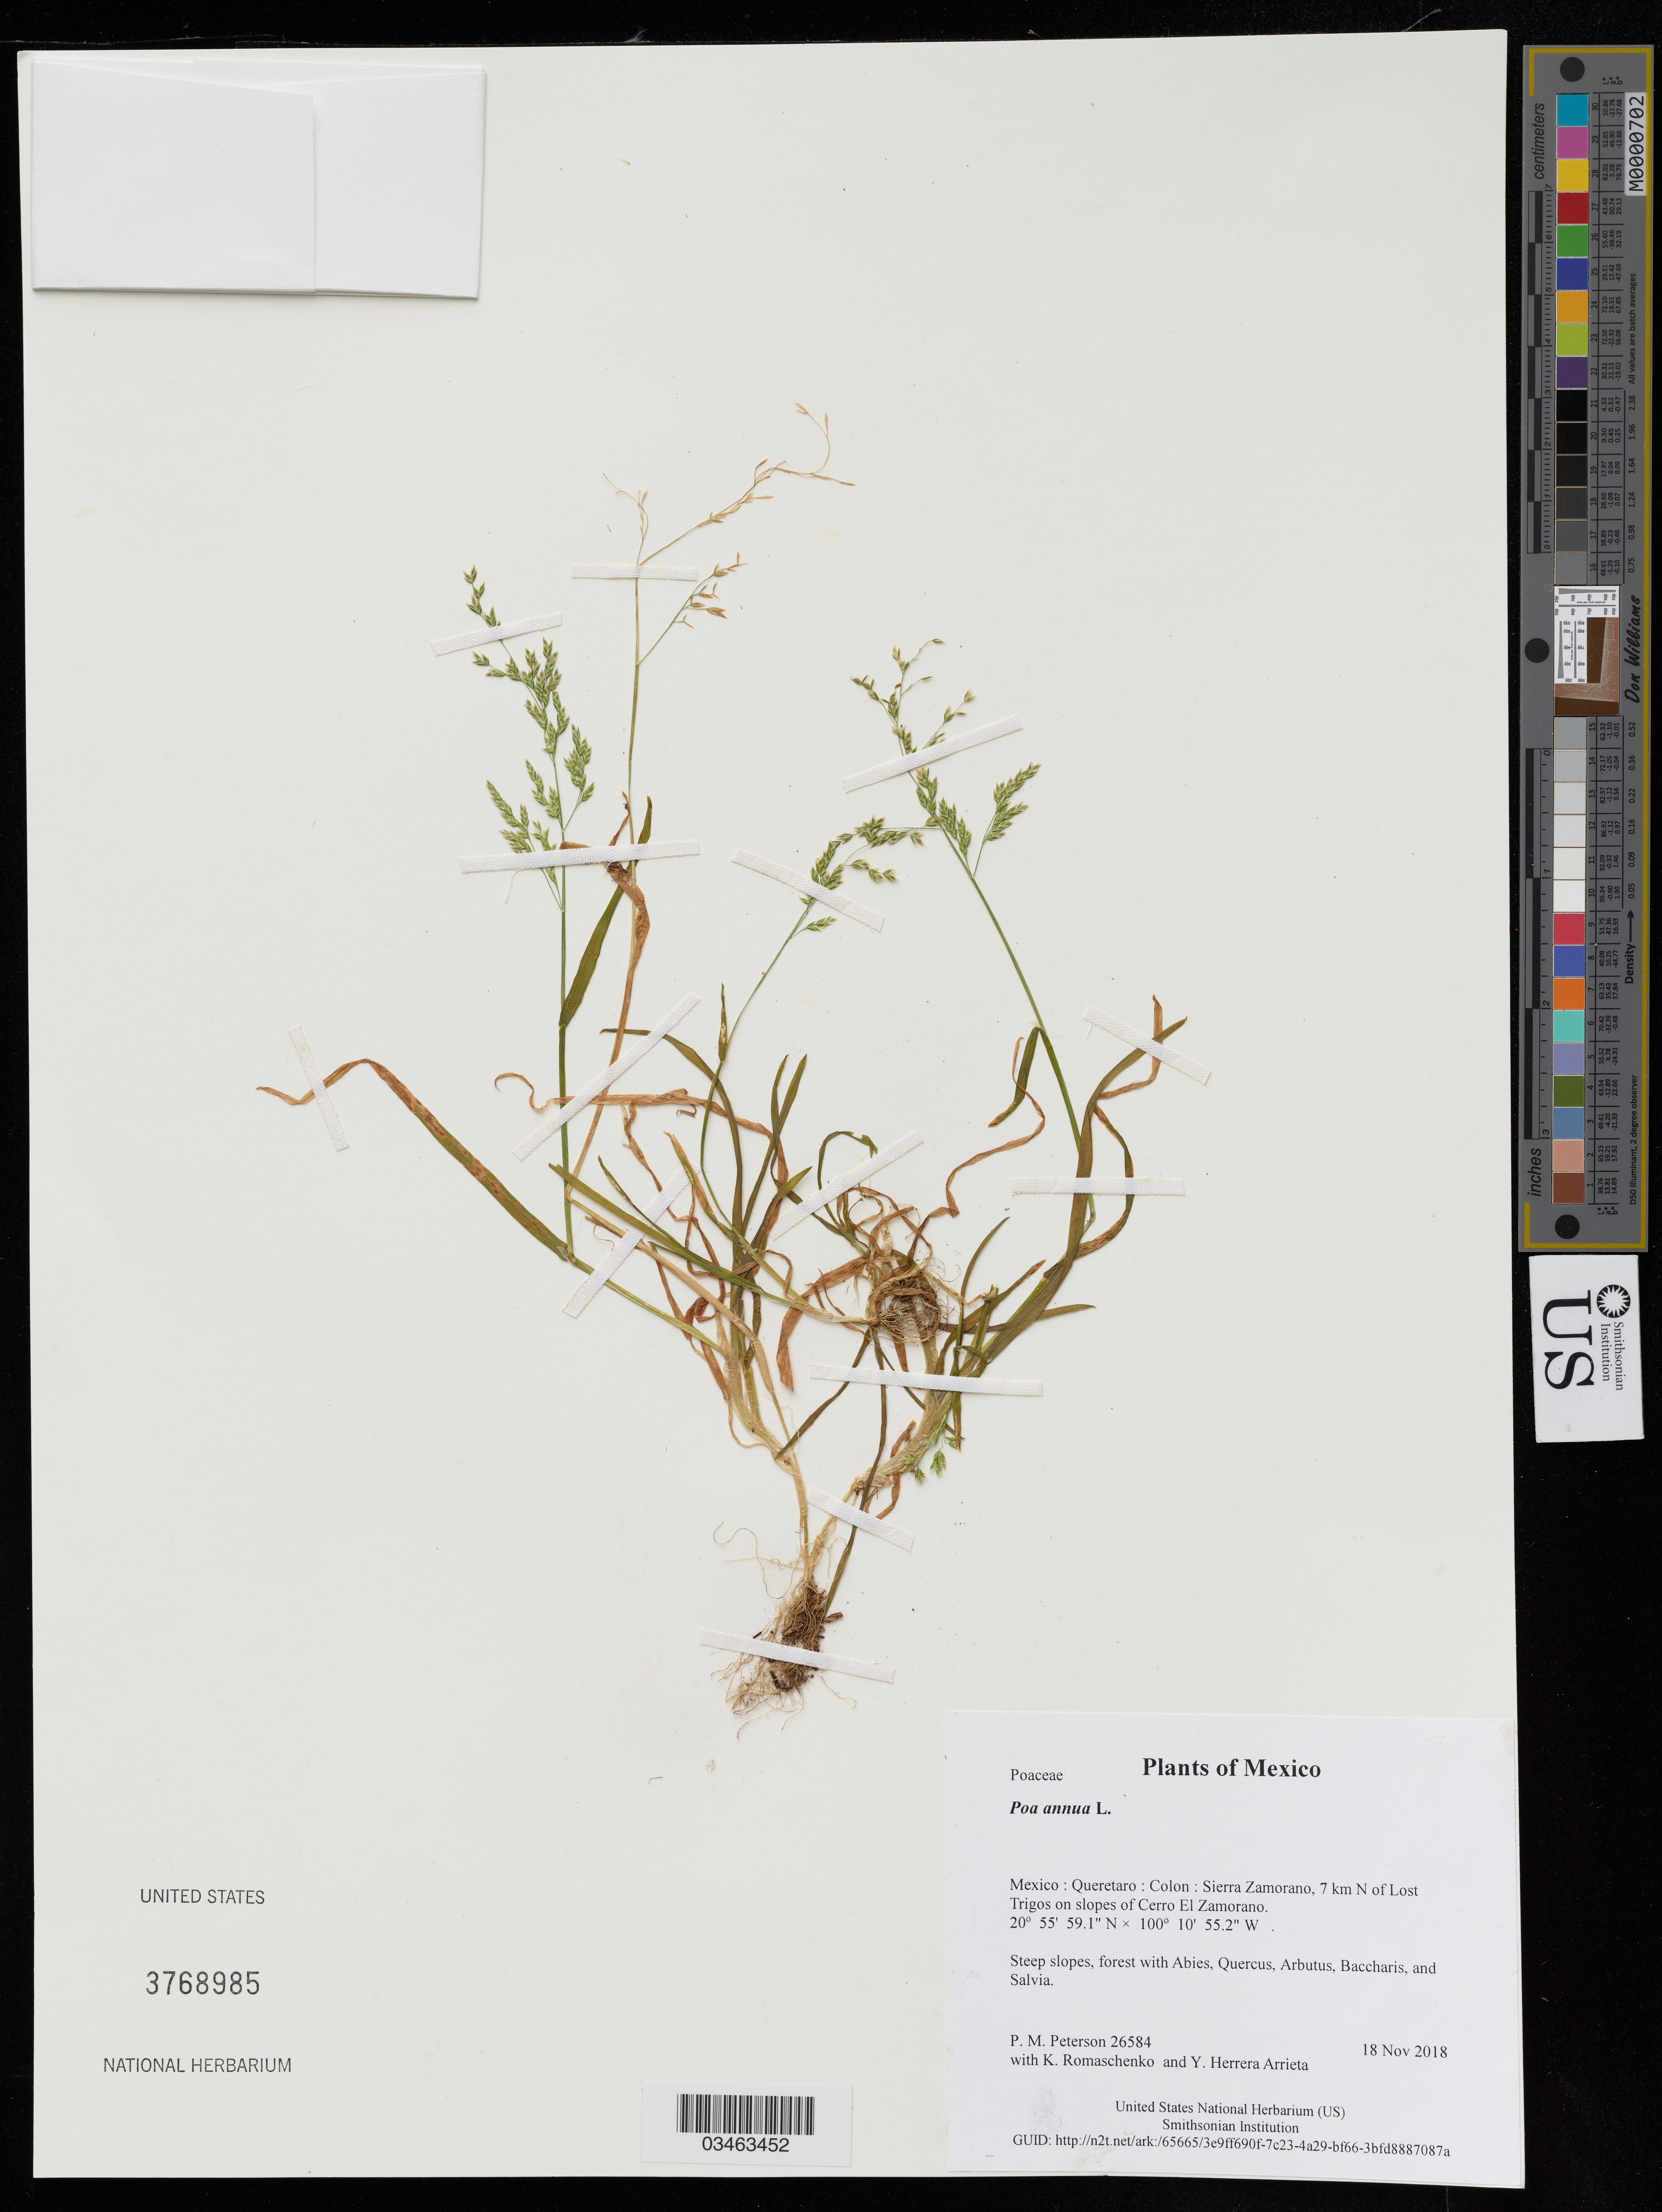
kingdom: Plantae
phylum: Tracheophyta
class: Liliopsida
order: Poales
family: Poaceae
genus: Poa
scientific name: Poa annua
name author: L.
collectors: P. M. Peterson, K. Romaschenko & Y. Herrera Arrieta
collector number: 26584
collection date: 2018-11-18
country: Mexico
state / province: Queretaro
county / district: Colon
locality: Sierra Zamorano, 7 km N of Lost Trigos on slopes of Cerro El Zamorano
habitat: Steep slopes, forest with Abies, Quercus, Arbutus, Baccharis, and Salvia.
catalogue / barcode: US 3768985